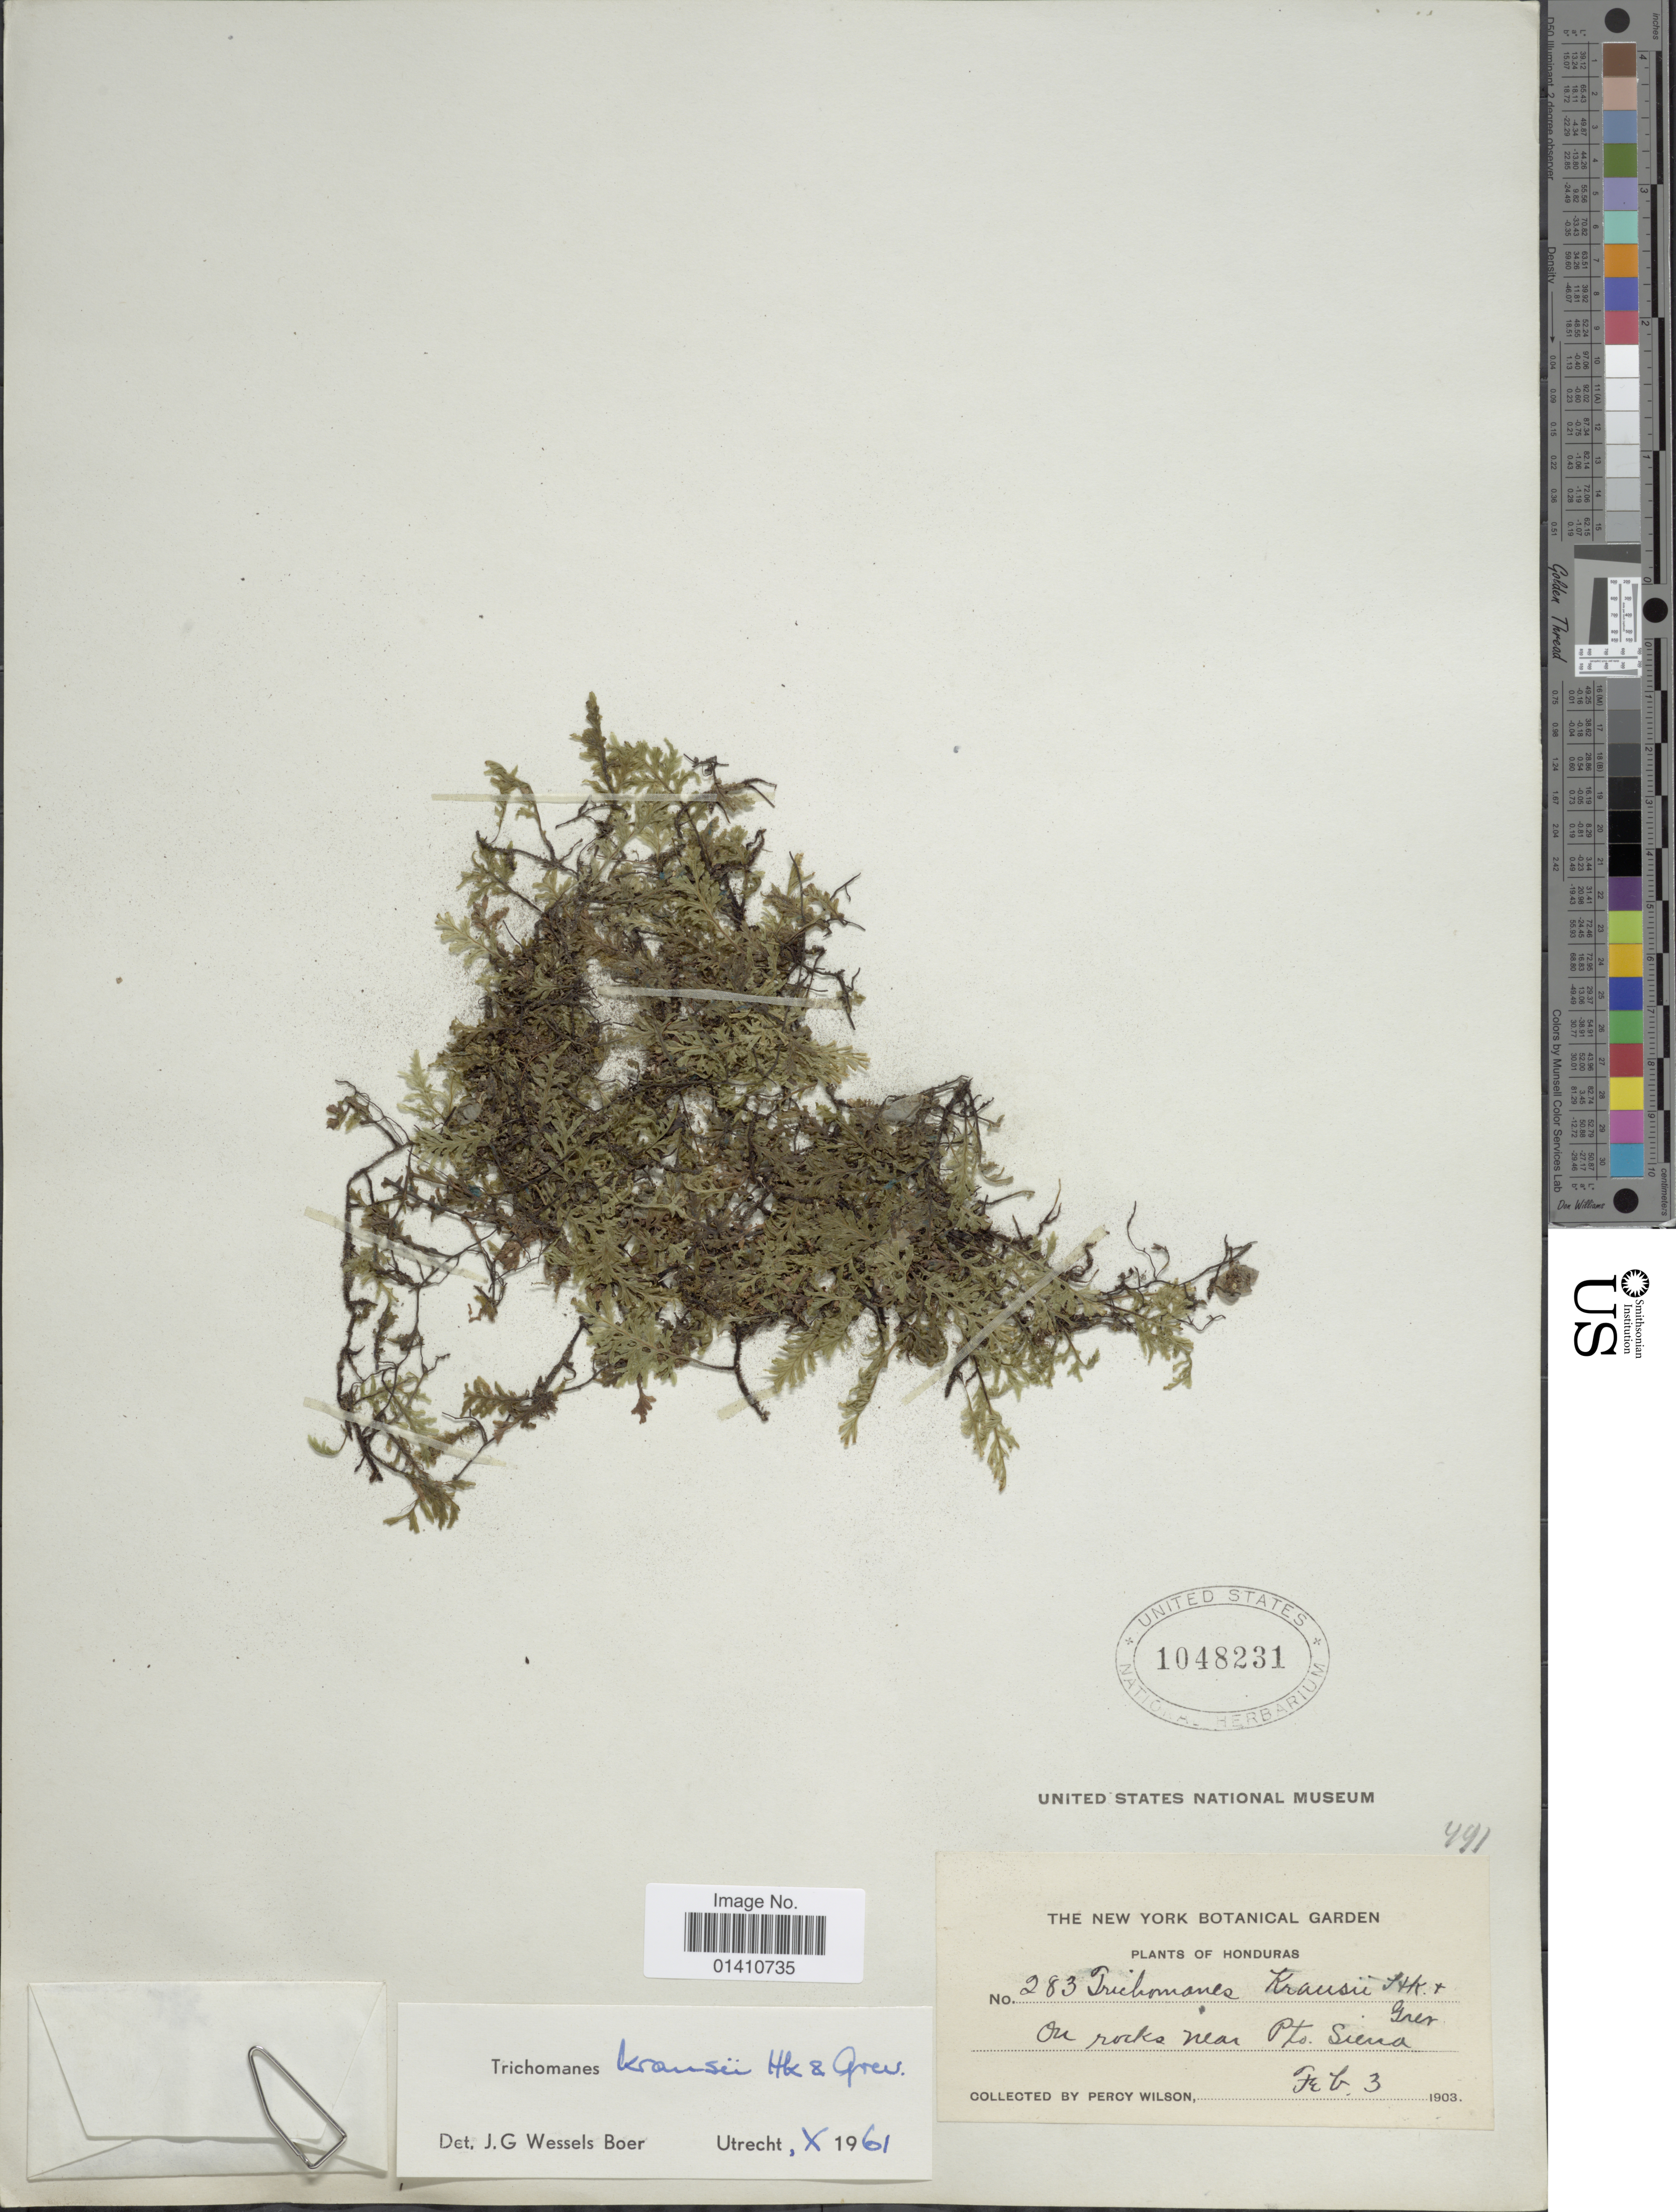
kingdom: Plantae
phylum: Tracheophyta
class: Polypodiopsida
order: Hymenophyllales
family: Hymenophyllaceae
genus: Didymoglossum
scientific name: Didymoglossum kraussii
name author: (Hook. & Grev.) C. Presl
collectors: P. Wilson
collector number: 283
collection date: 1903-02-03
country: Honduras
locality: On Rocks near Pto Sierra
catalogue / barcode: US 1048231